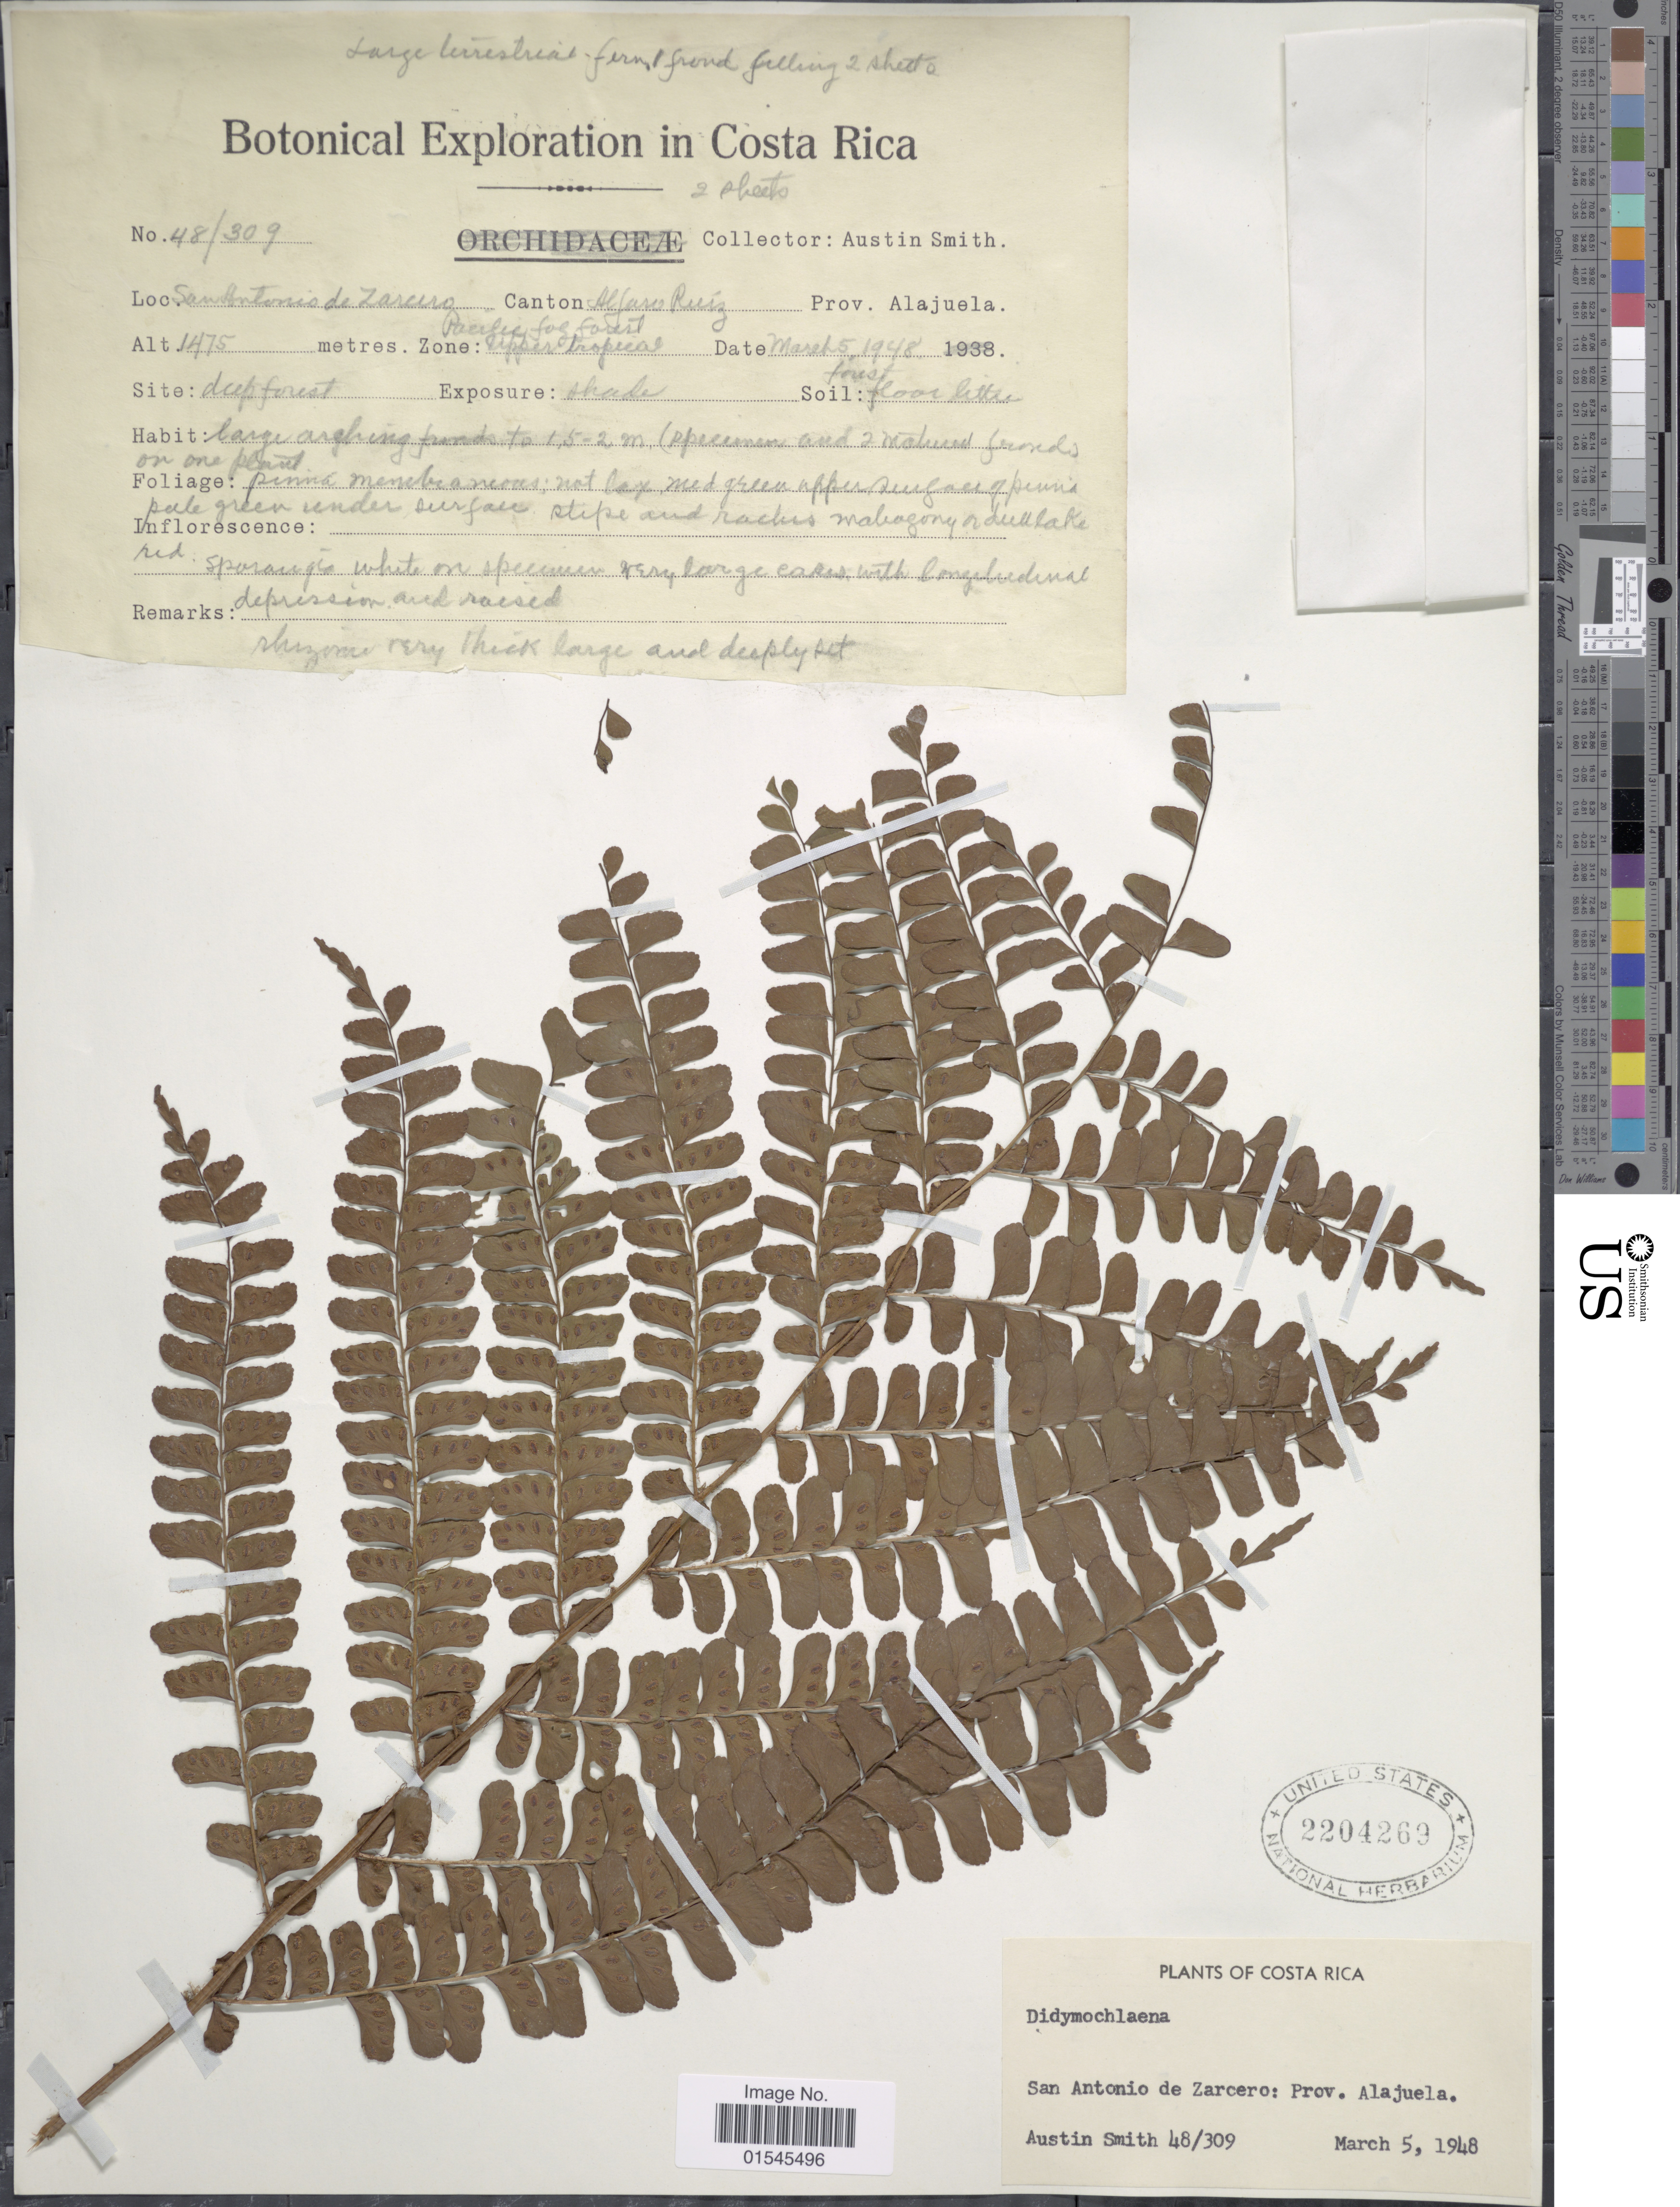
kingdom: Plantae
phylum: Tracheophyta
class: Polypodiopsida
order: Polypodiales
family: Didymochlaenaceae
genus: Didymochlaena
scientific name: Didymochlaena truncatula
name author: (Sw.) J. Sm.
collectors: Aust P. Smith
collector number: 48/309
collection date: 1948-03-05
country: Costa Rica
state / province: Alajuela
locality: San Antonio de Zarcero: Prov. Alajuela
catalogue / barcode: US 2204269